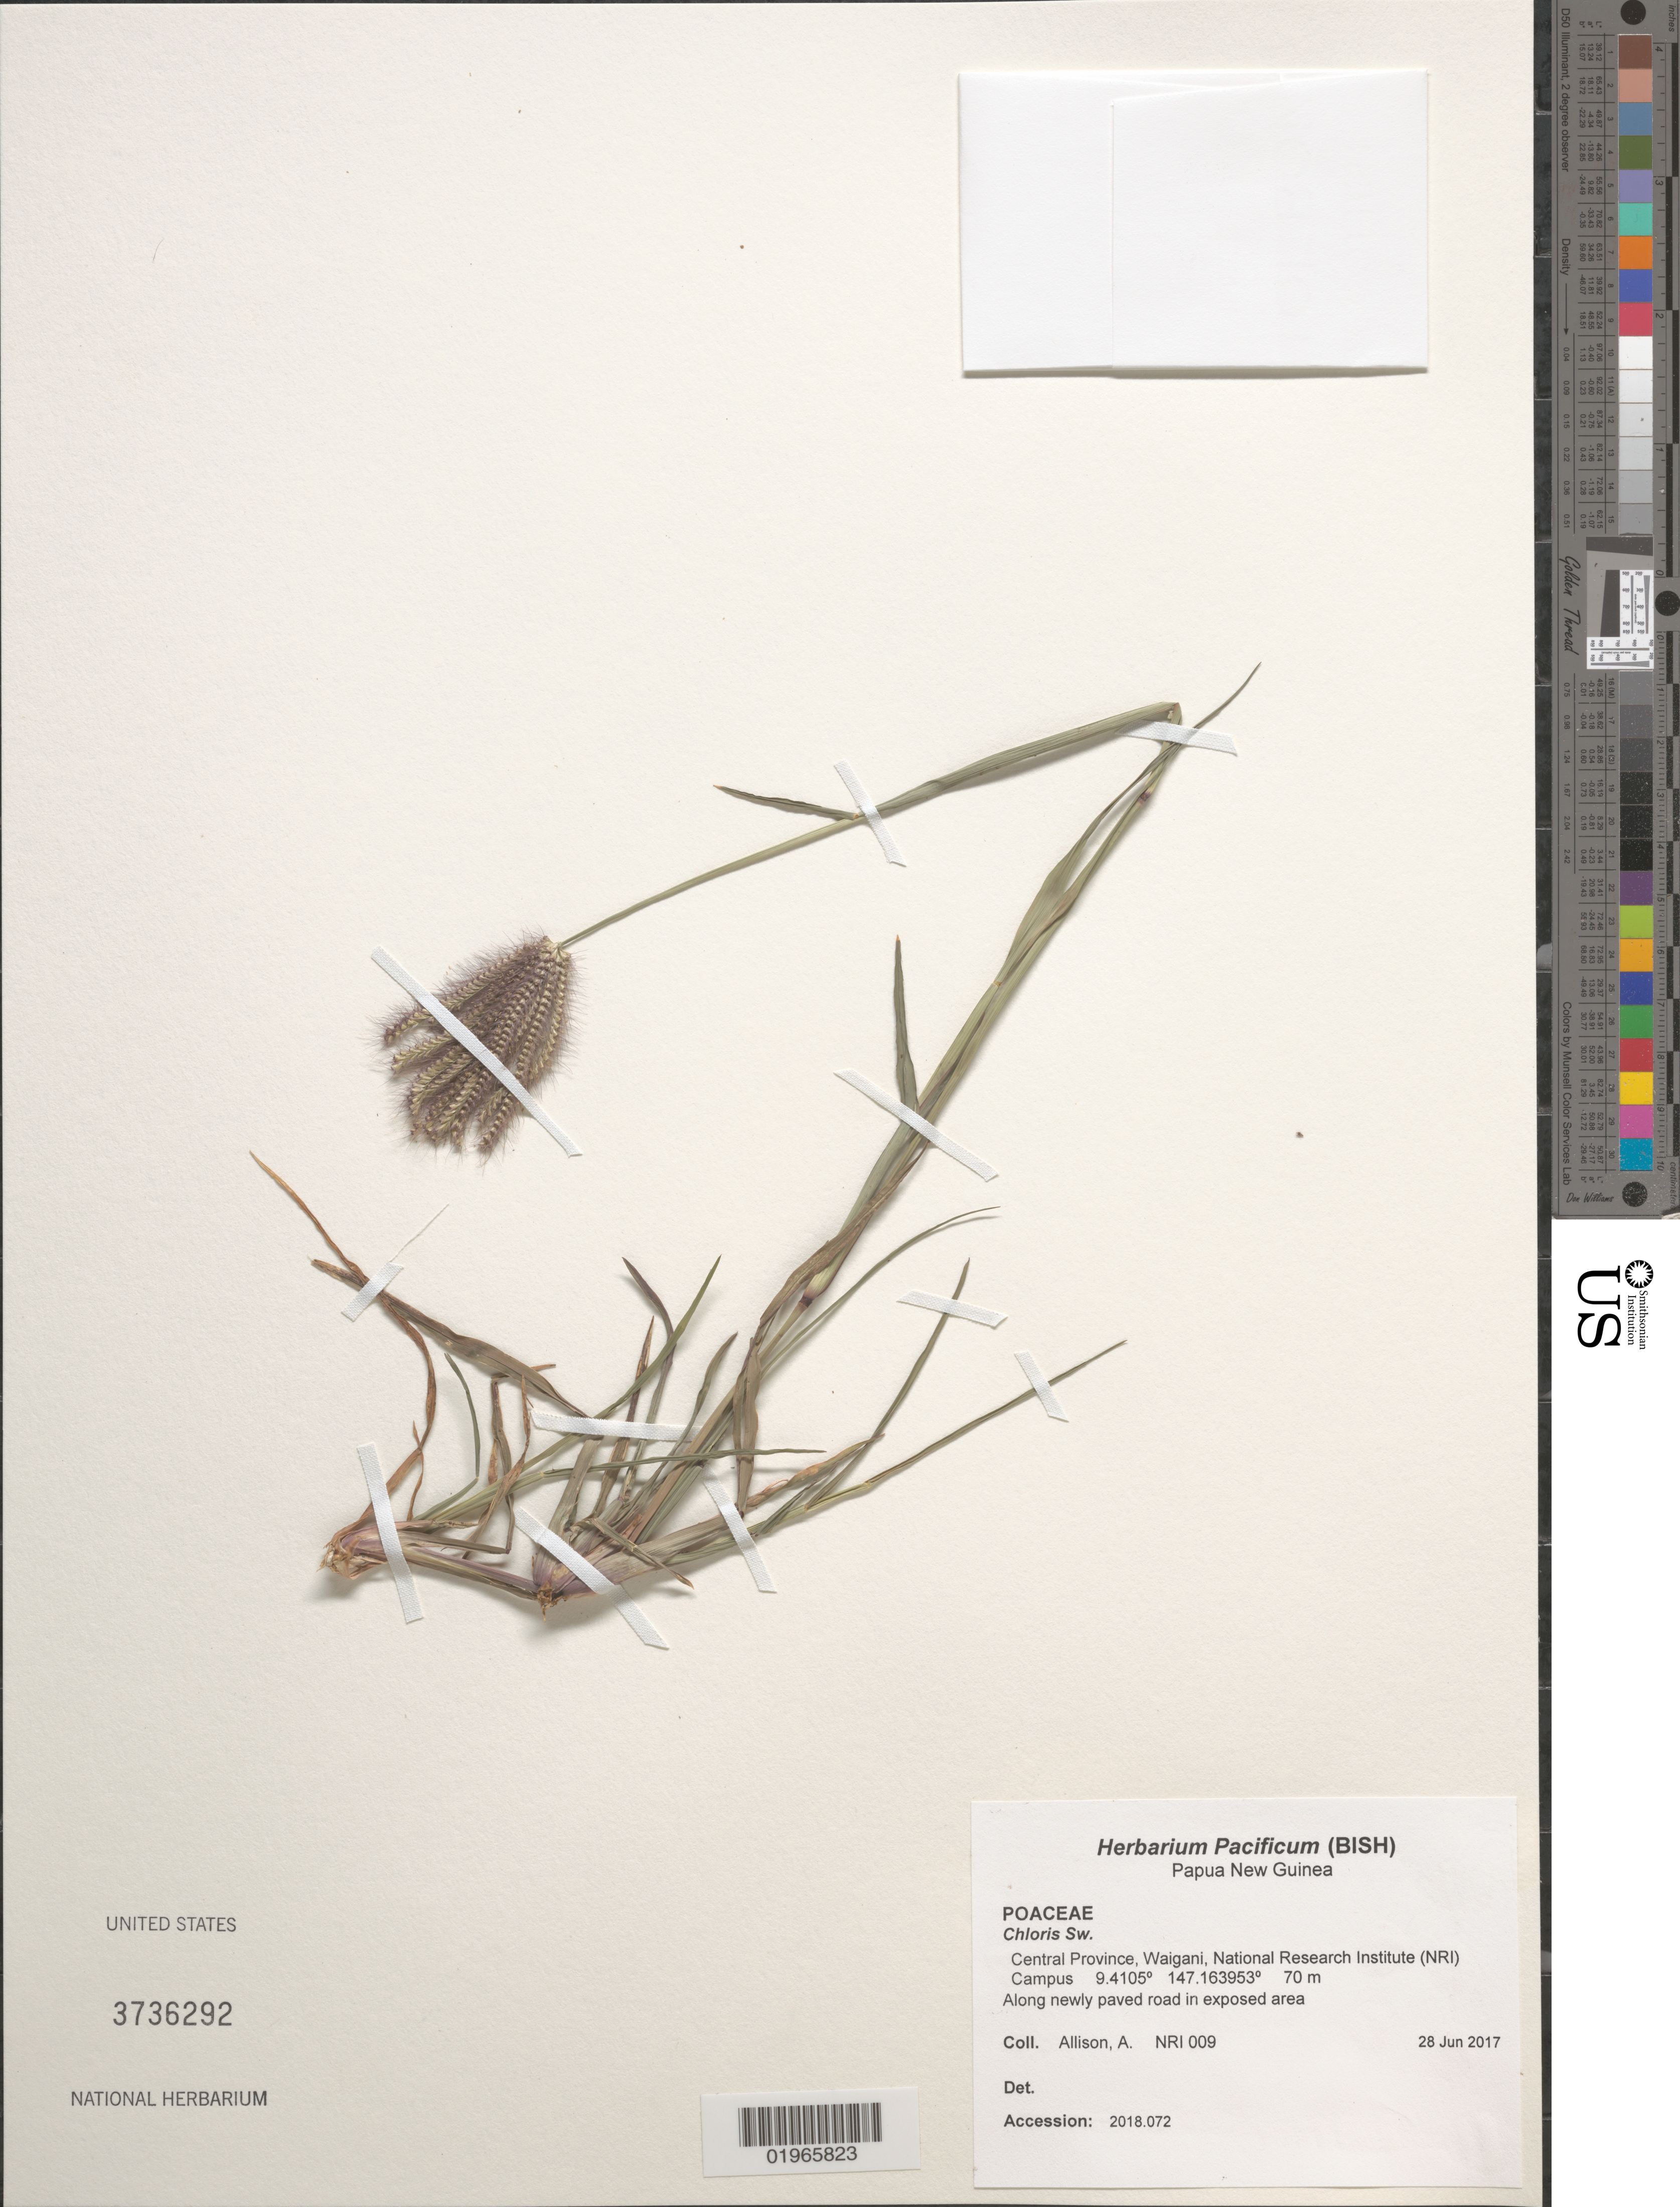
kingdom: Plantae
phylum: Tracheophyta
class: Liliopsida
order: Poales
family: Poaceae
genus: Chloris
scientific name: Chloris sp.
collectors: A. Allison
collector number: NRI 009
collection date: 2017-06-28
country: Papua New Guinea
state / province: Central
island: New Guinea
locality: Waigani, National Research Institute (NRI) Campus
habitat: along newly paved road in exposed area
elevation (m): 70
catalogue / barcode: US 3736292